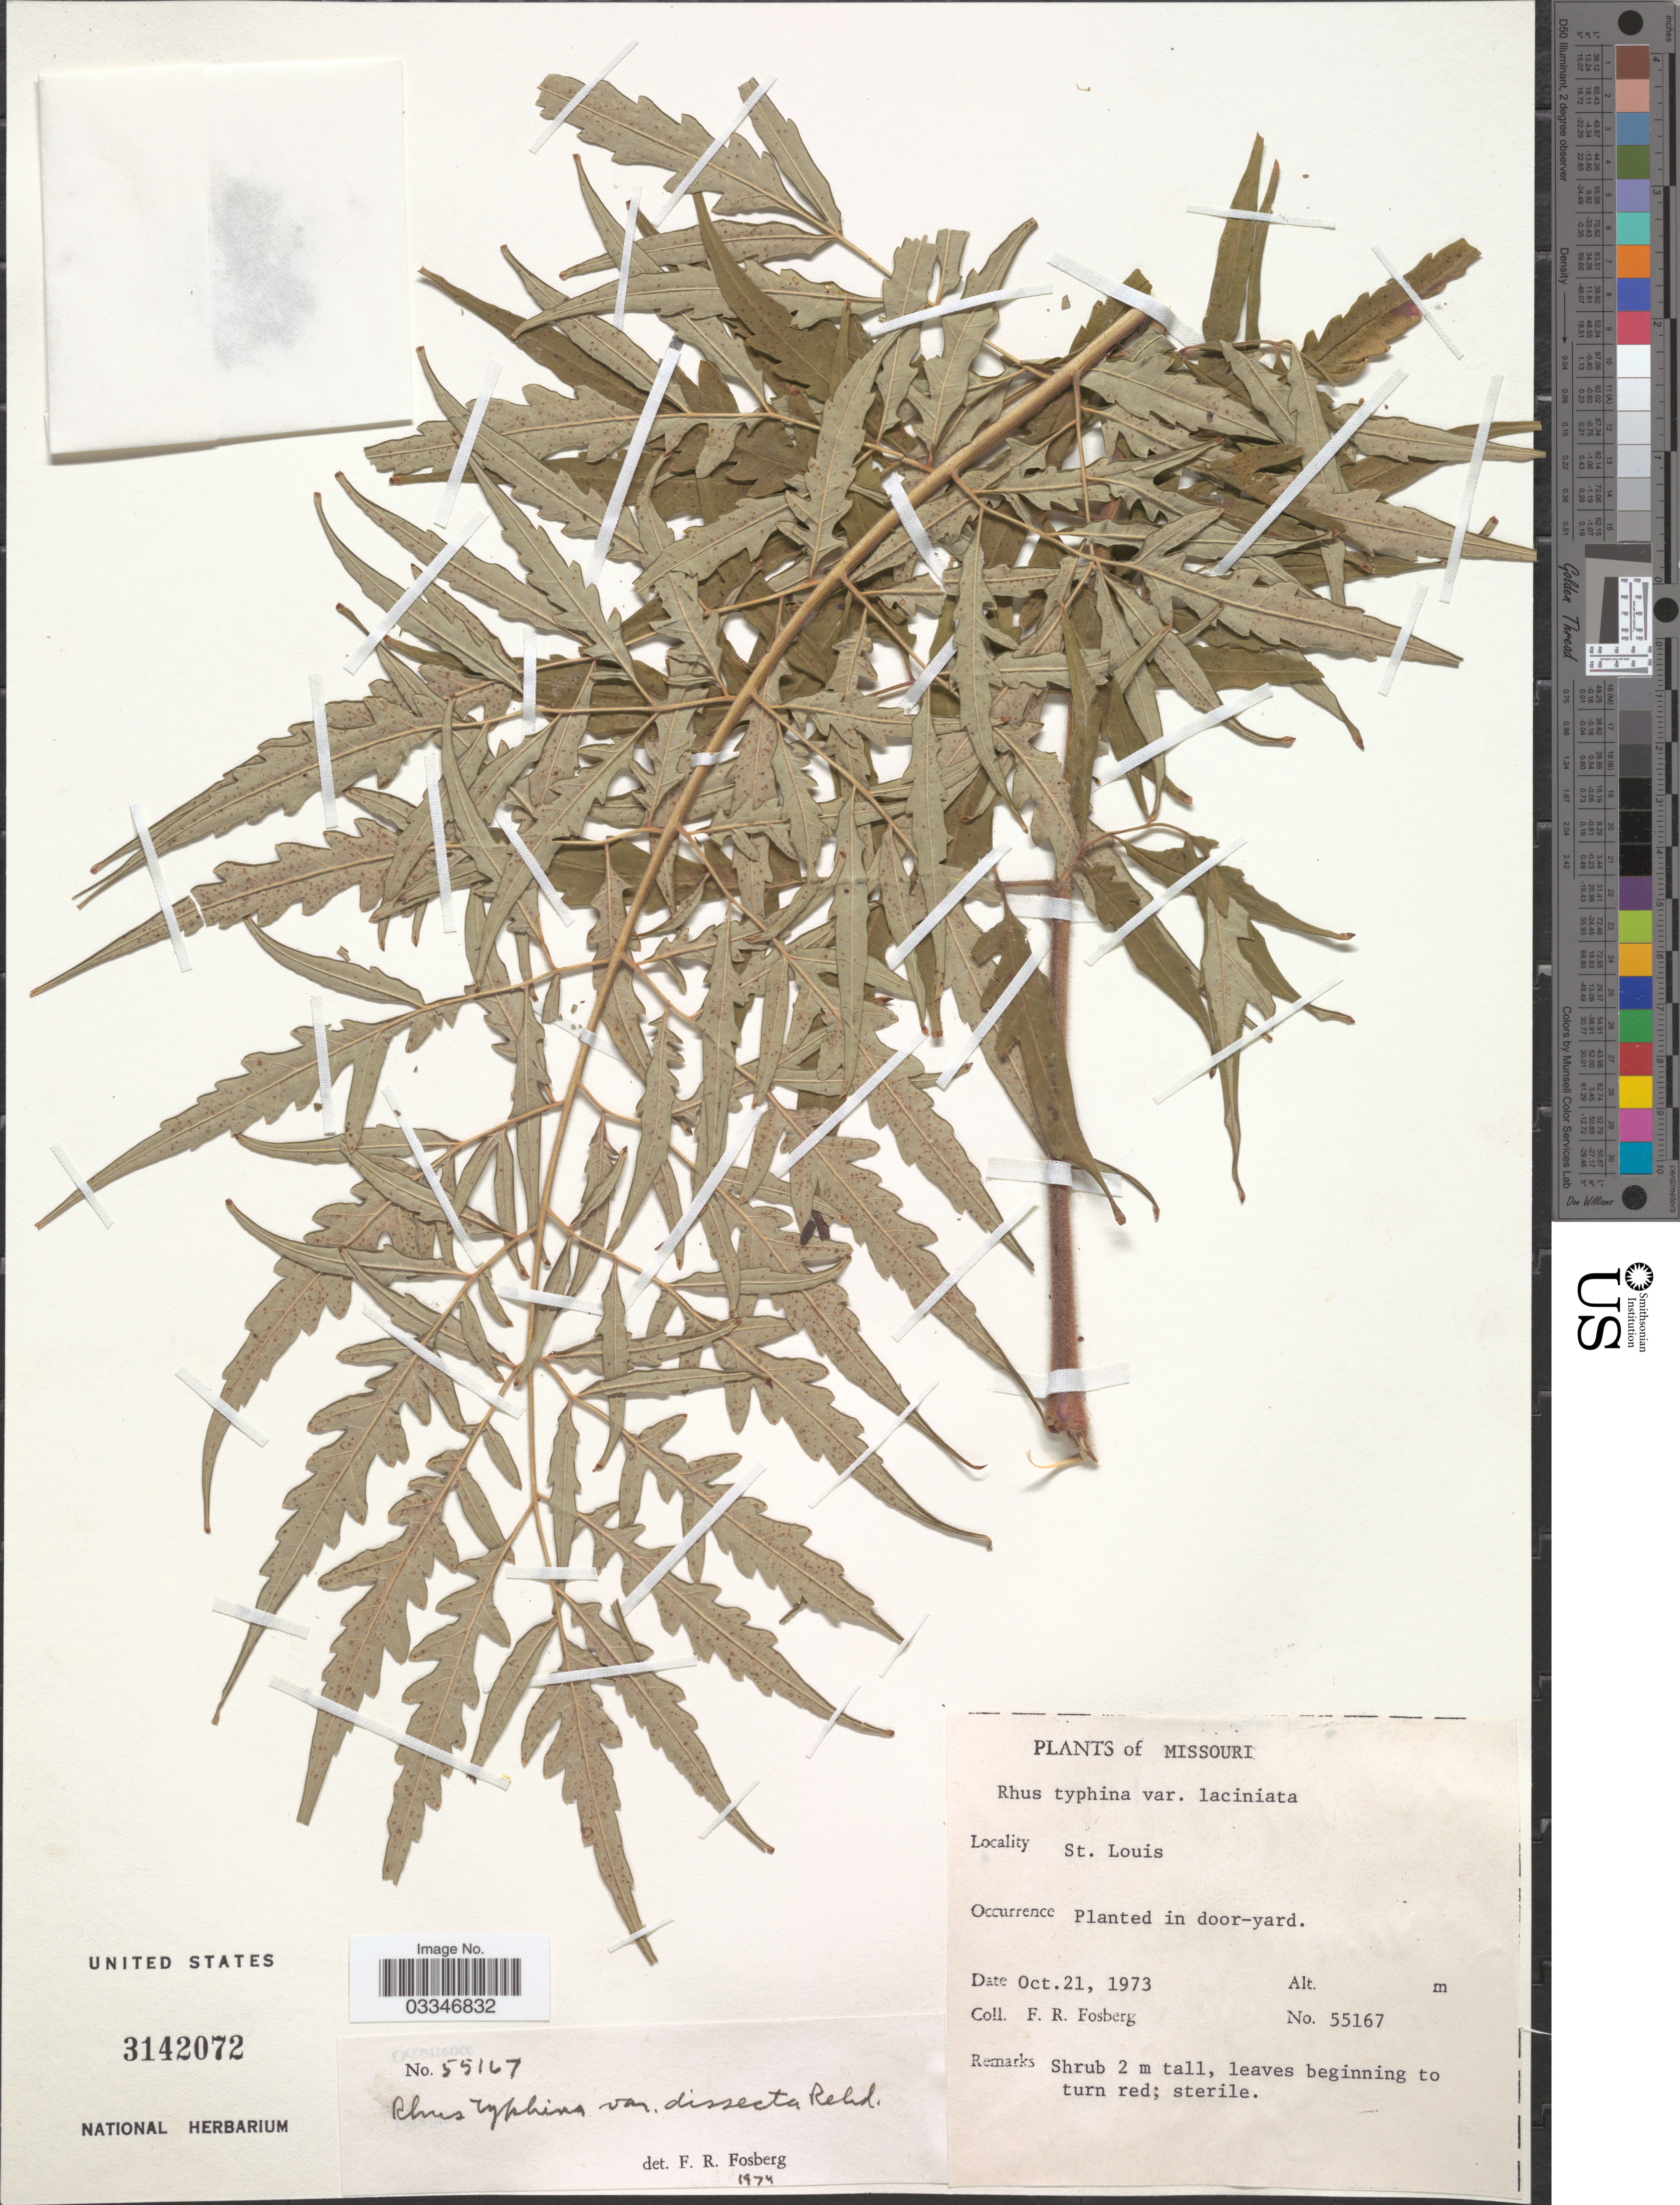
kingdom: Plantae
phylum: Tracheophyta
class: Magnoliopsida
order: Sapindales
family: Anacardiaceae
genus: Rhus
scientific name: Rhus typhina f. dissecta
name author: Rehder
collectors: F. R. Fosberg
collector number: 551567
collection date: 1973-10-21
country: United States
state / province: Missouri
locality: St. Louis.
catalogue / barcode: US 3142072